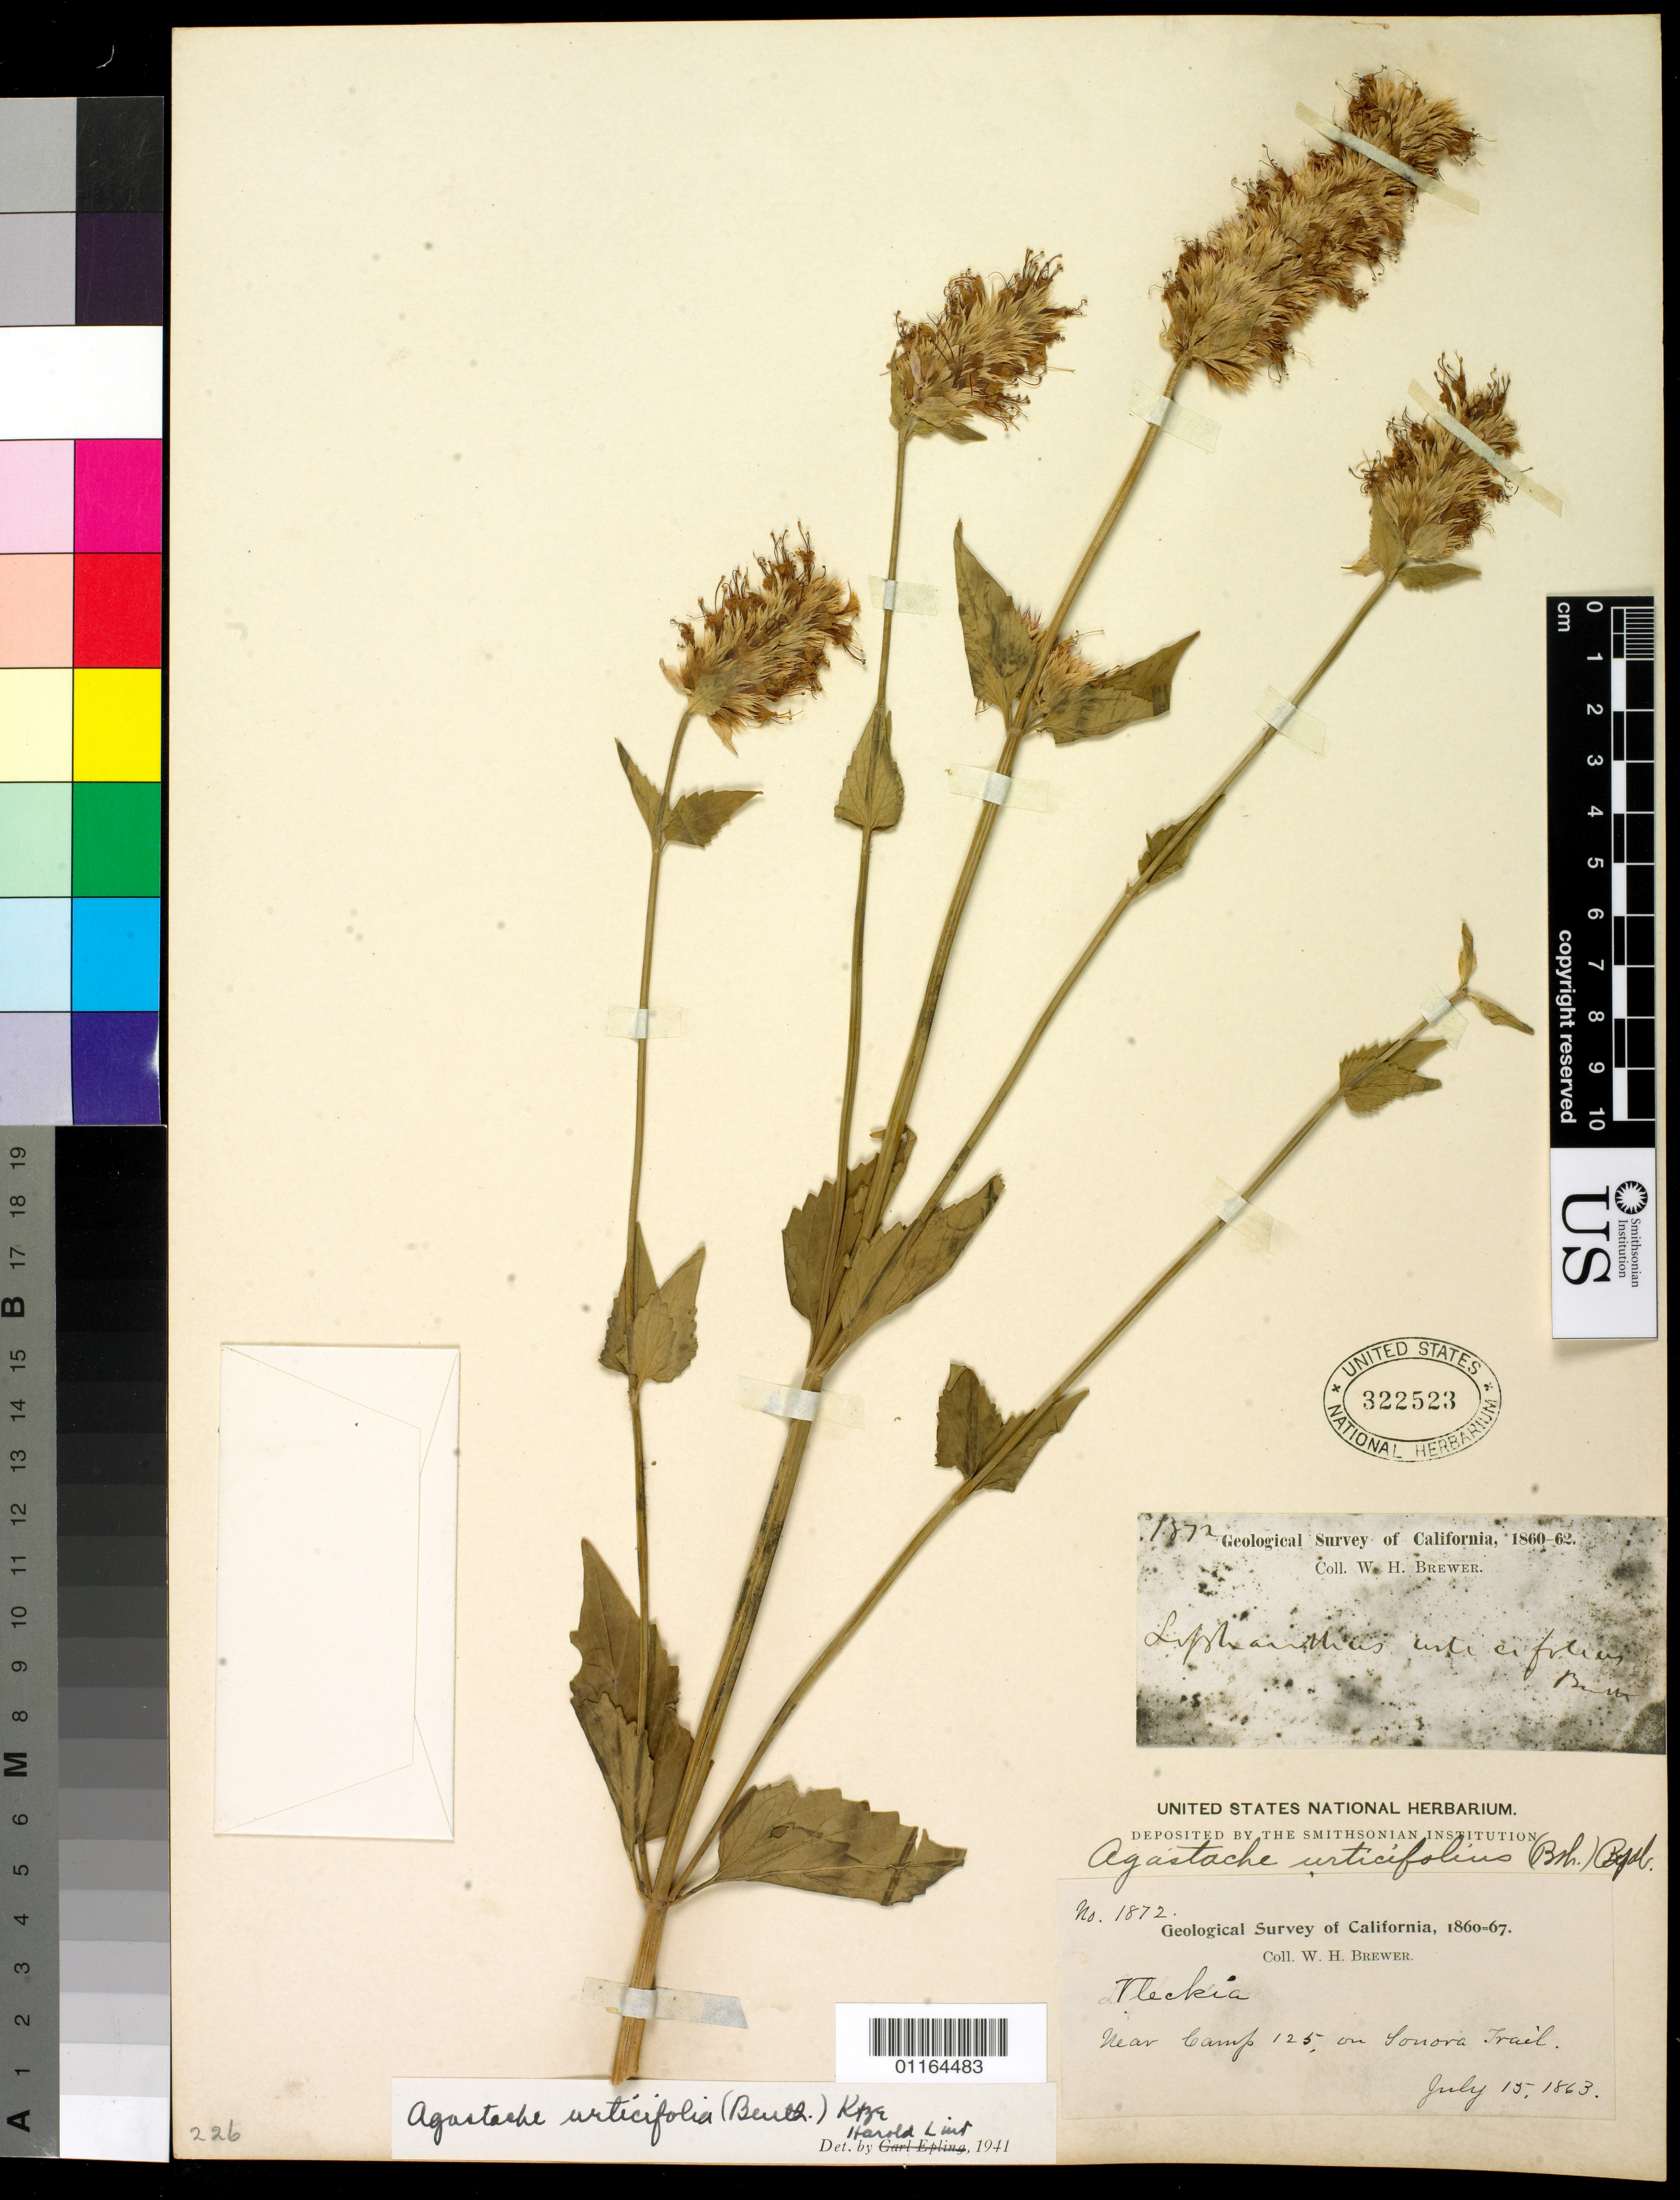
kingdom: Plantae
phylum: Tracheophyta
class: Magnoliopsida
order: Lamiales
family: Lamiaceae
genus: Agastache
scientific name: Agastache urticifolia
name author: (Benth.) Kuntze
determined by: Lint, H. L.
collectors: W. H. Brewer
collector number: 1872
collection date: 1863-07-15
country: United States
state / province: California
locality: Near Camp 125, on Sonora Trail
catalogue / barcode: US 22523